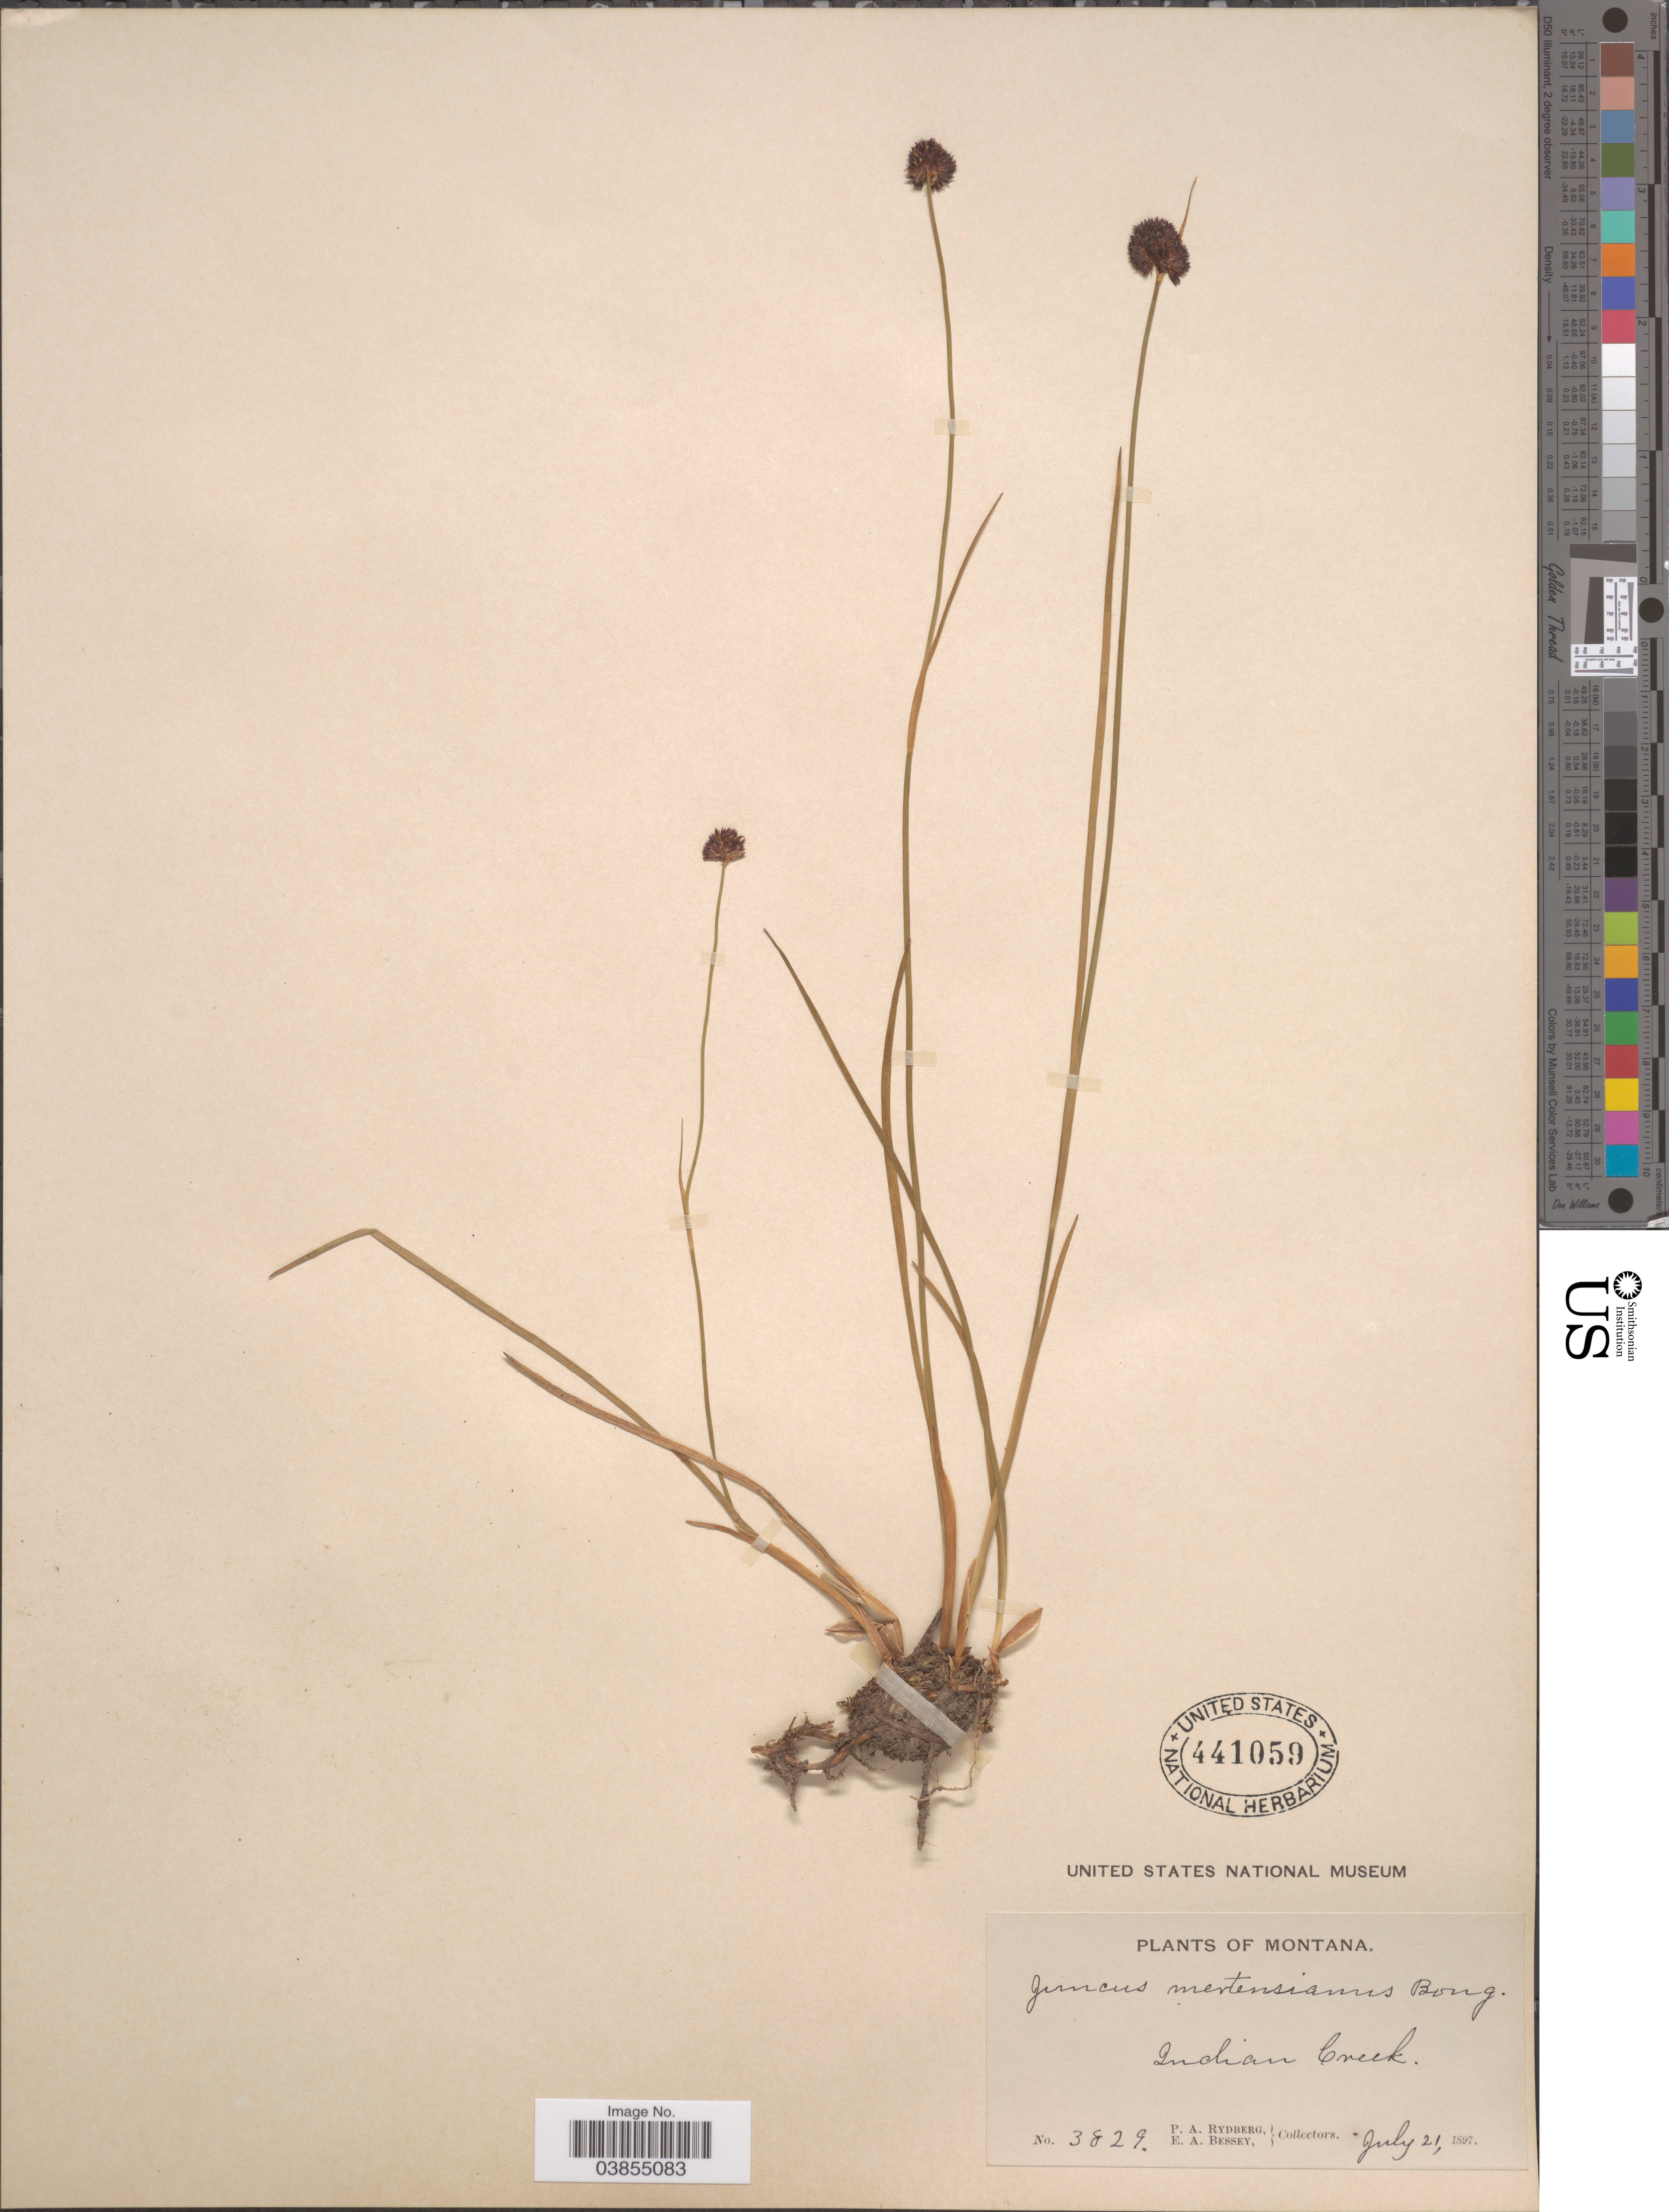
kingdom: Plantae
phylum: Tracheophyta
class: Liliopsida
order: Poales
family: Juncaceae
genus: Juncus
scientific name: Juncus mertensianus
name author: Bong.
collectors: P. A. Rydberg & E. A. Bessey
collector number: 3829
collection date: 1897-07-21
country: United States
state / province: Montana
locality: Indian Creek.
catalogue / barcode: US 441059